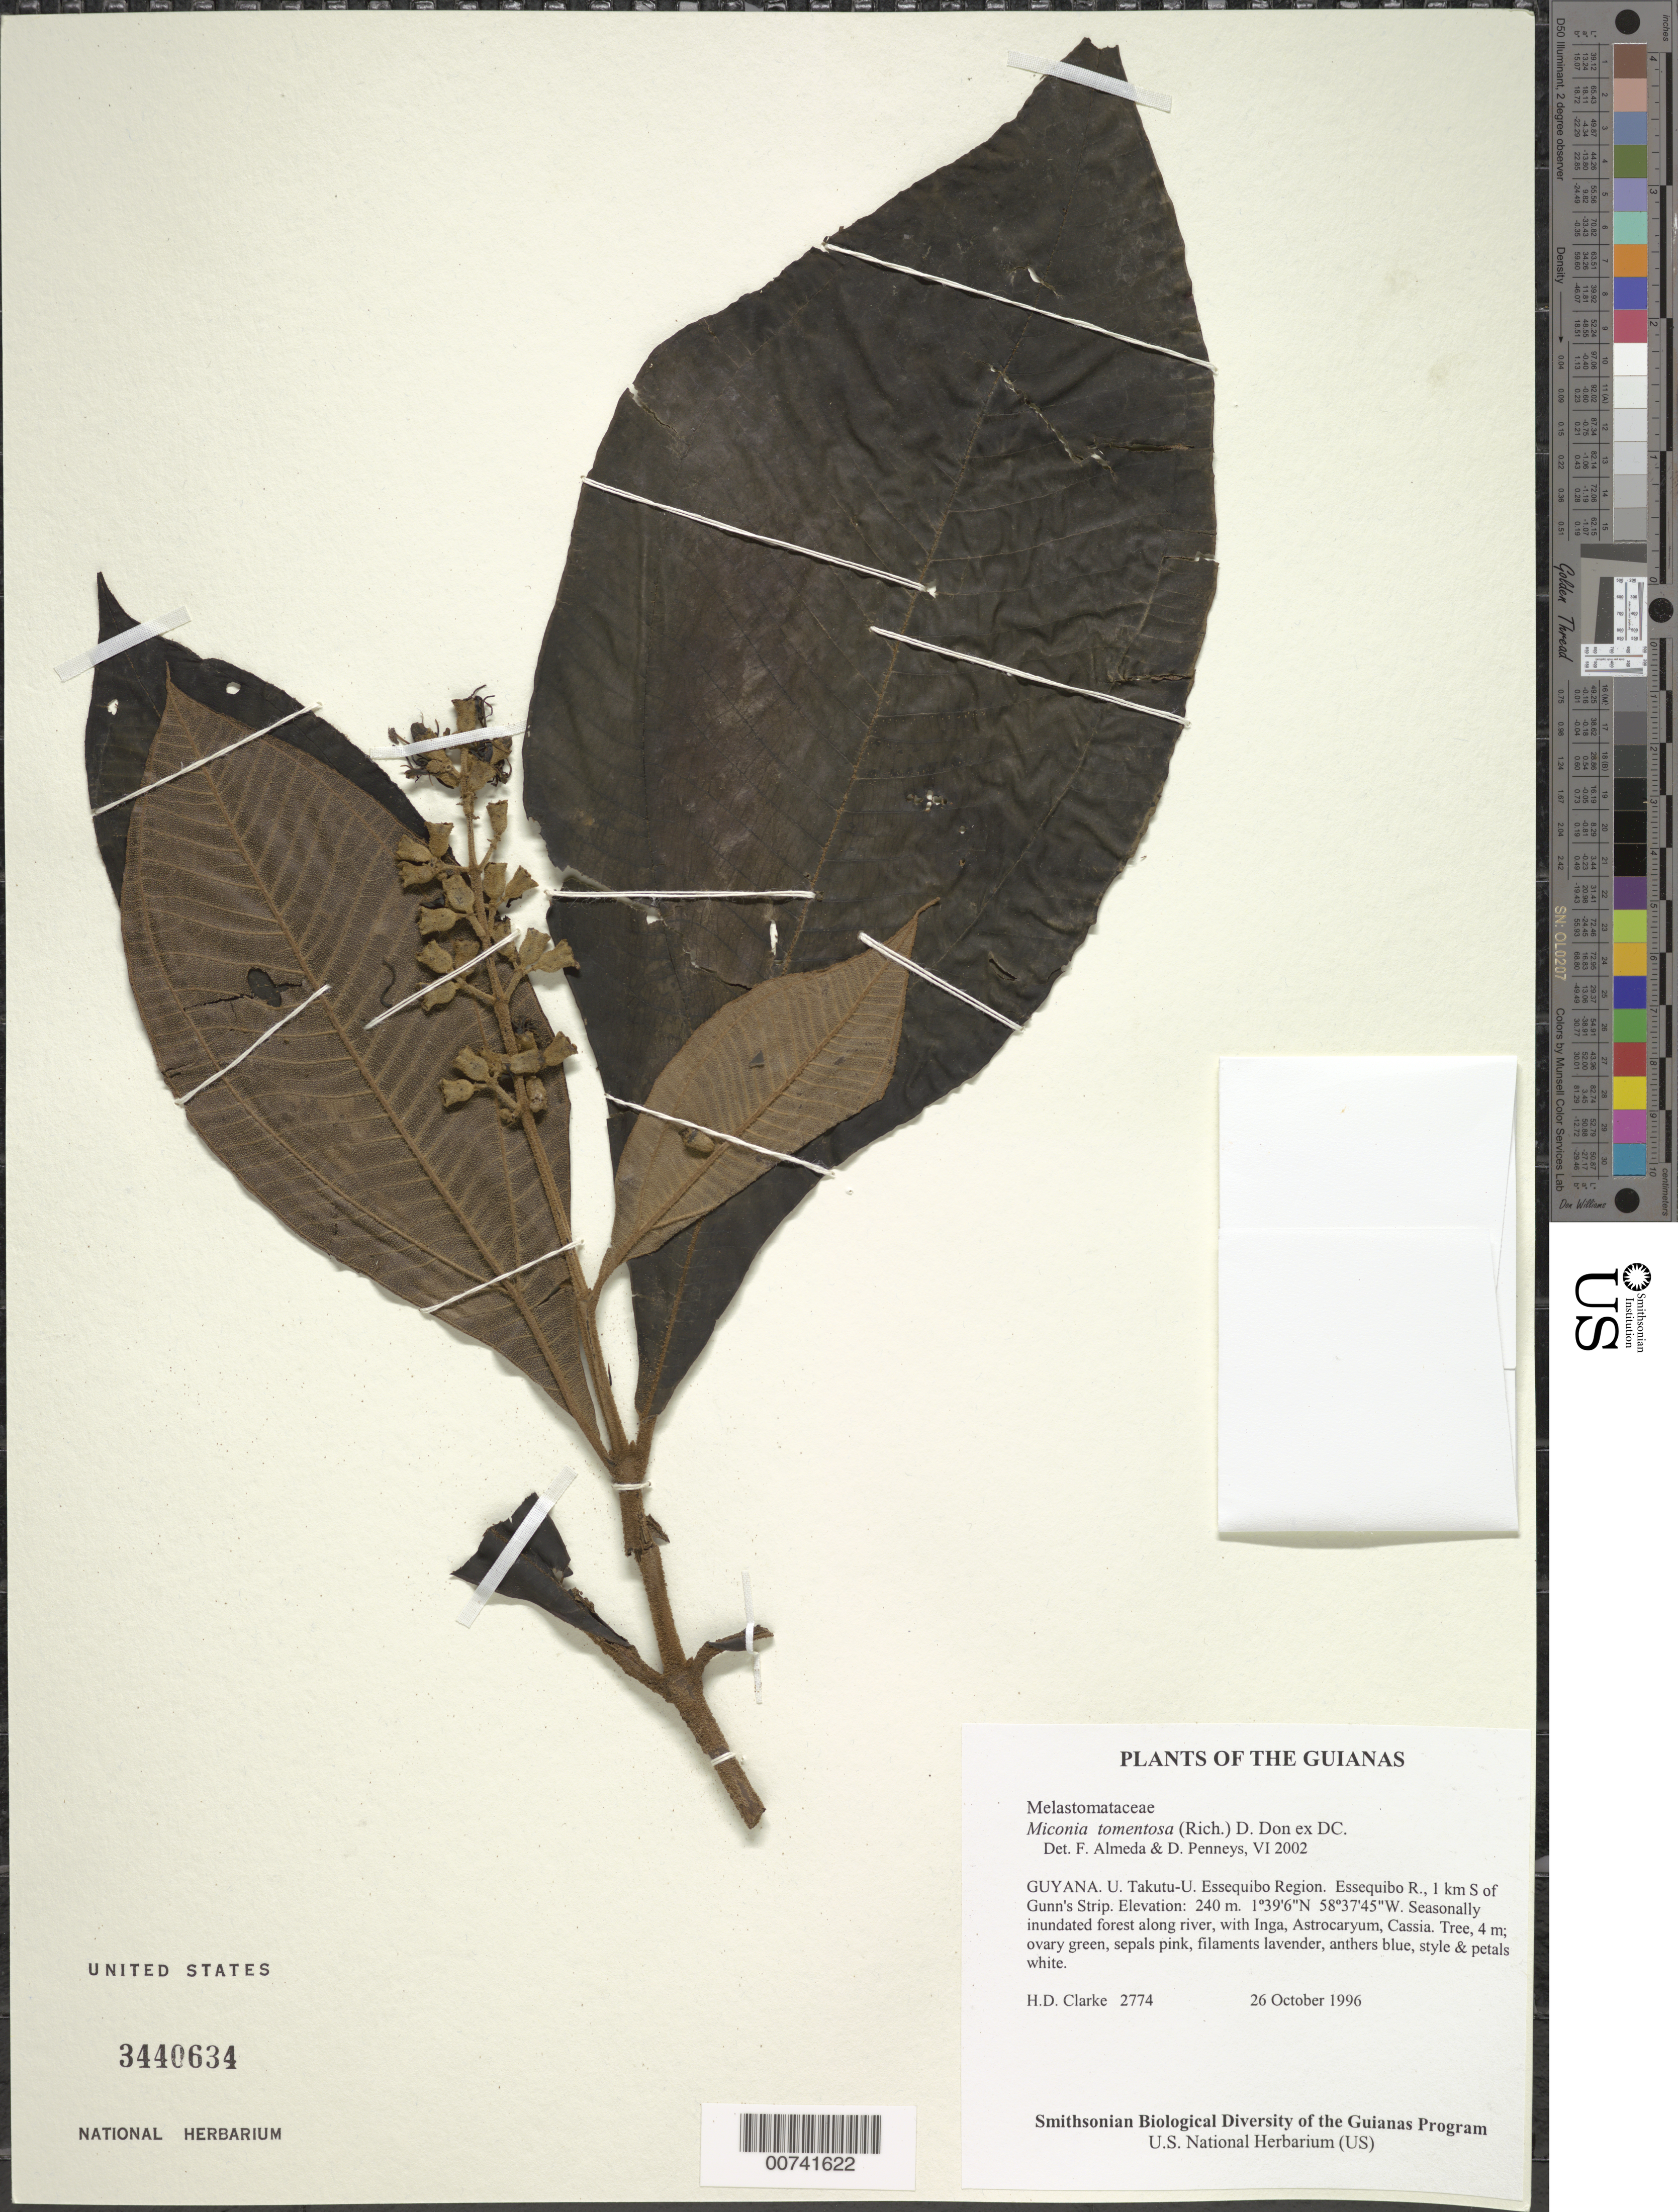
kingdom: Plantae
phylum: Tracheophyta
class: Magnoliopsida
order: Myrtales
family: Melastomataceae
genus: Miconia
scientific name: Miconia tomentosa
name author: (Rich.) D. Don ex DC.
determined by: Almeda, F.; Penneys, D. S.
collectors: H. D. Clarke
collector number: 2774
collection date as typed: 26 October 1996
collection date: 1996-10-26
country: Guyana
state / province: U. Takutu-U. Essequibo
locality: Essequibo R., 1 km S of Gunn's Strip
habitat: Seasonally inundated forest along river, with Inga, Astrocaryum, Cassia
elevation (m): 240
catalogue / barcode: US 3440634